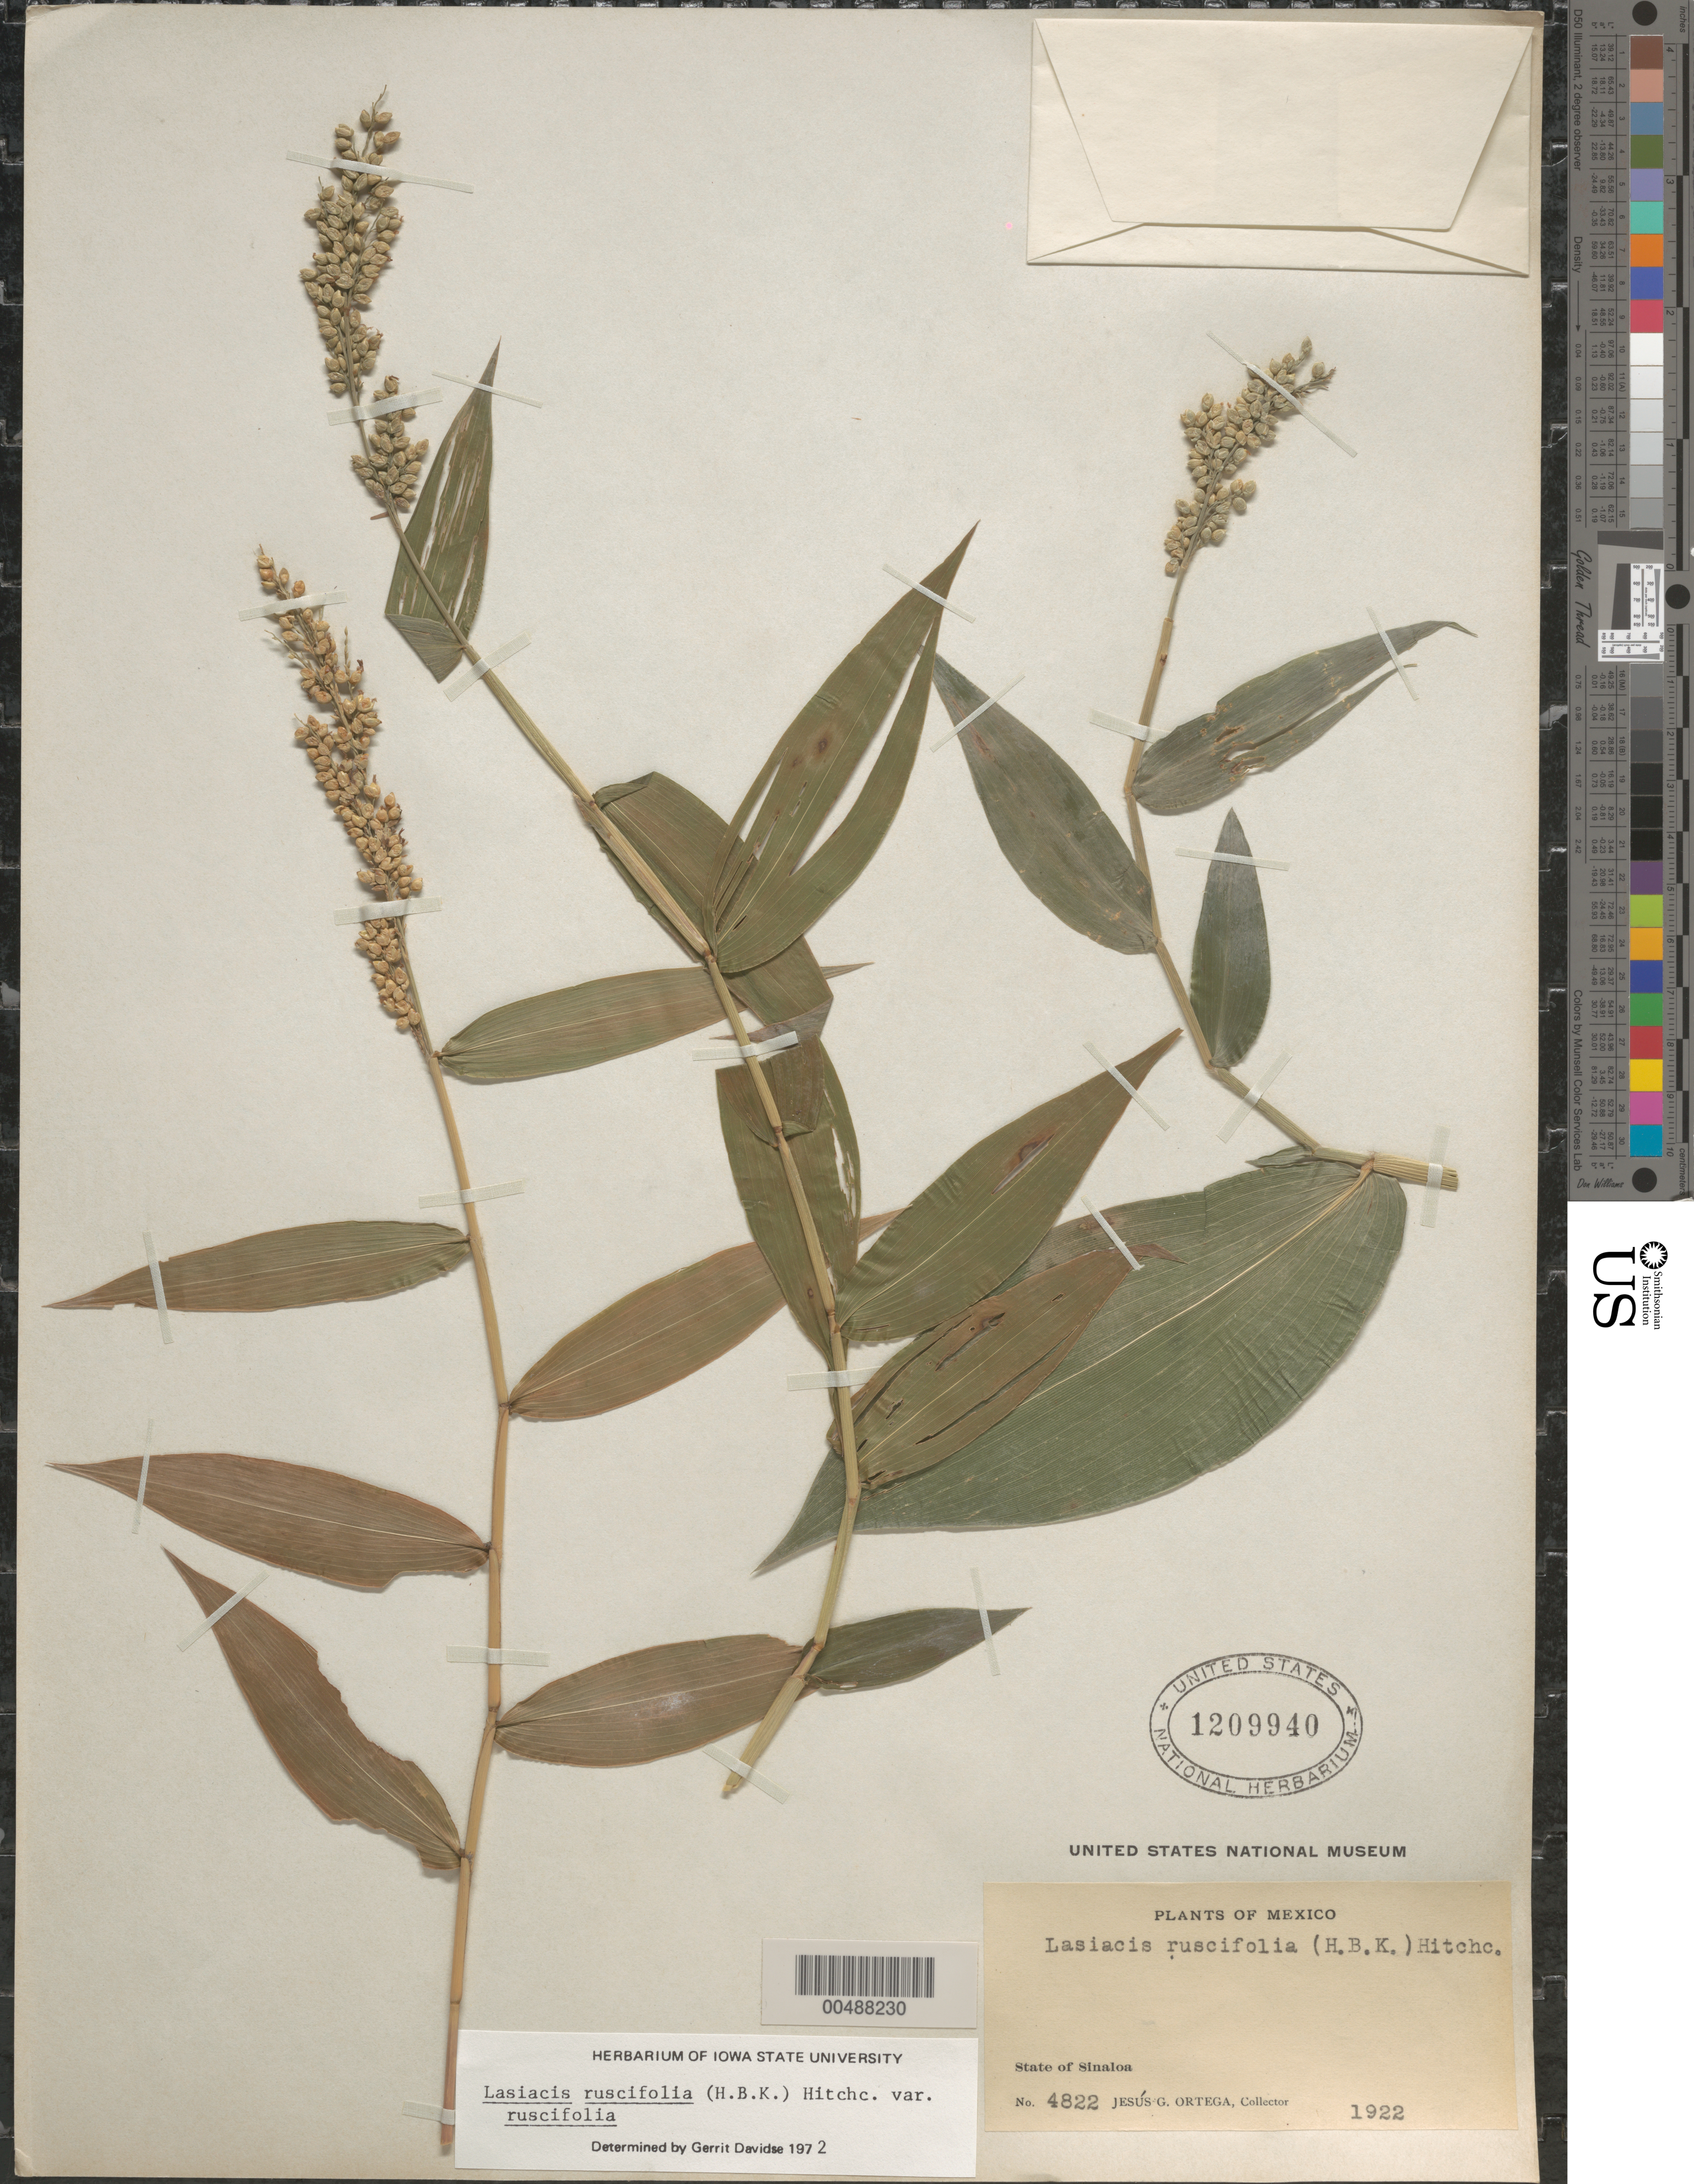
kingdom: Plantae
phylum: Tracheophyta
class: Liliopsida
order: Poales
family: Poaceae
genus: Lasiacis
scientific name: Lasiacis ruscifolia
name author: (Kunth) Hitchc.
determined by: Davidse, Gerrit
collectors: J. Ortega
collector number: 4822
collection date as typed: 1922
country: Mexico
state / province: Sinaloa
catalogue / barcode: US 1209940